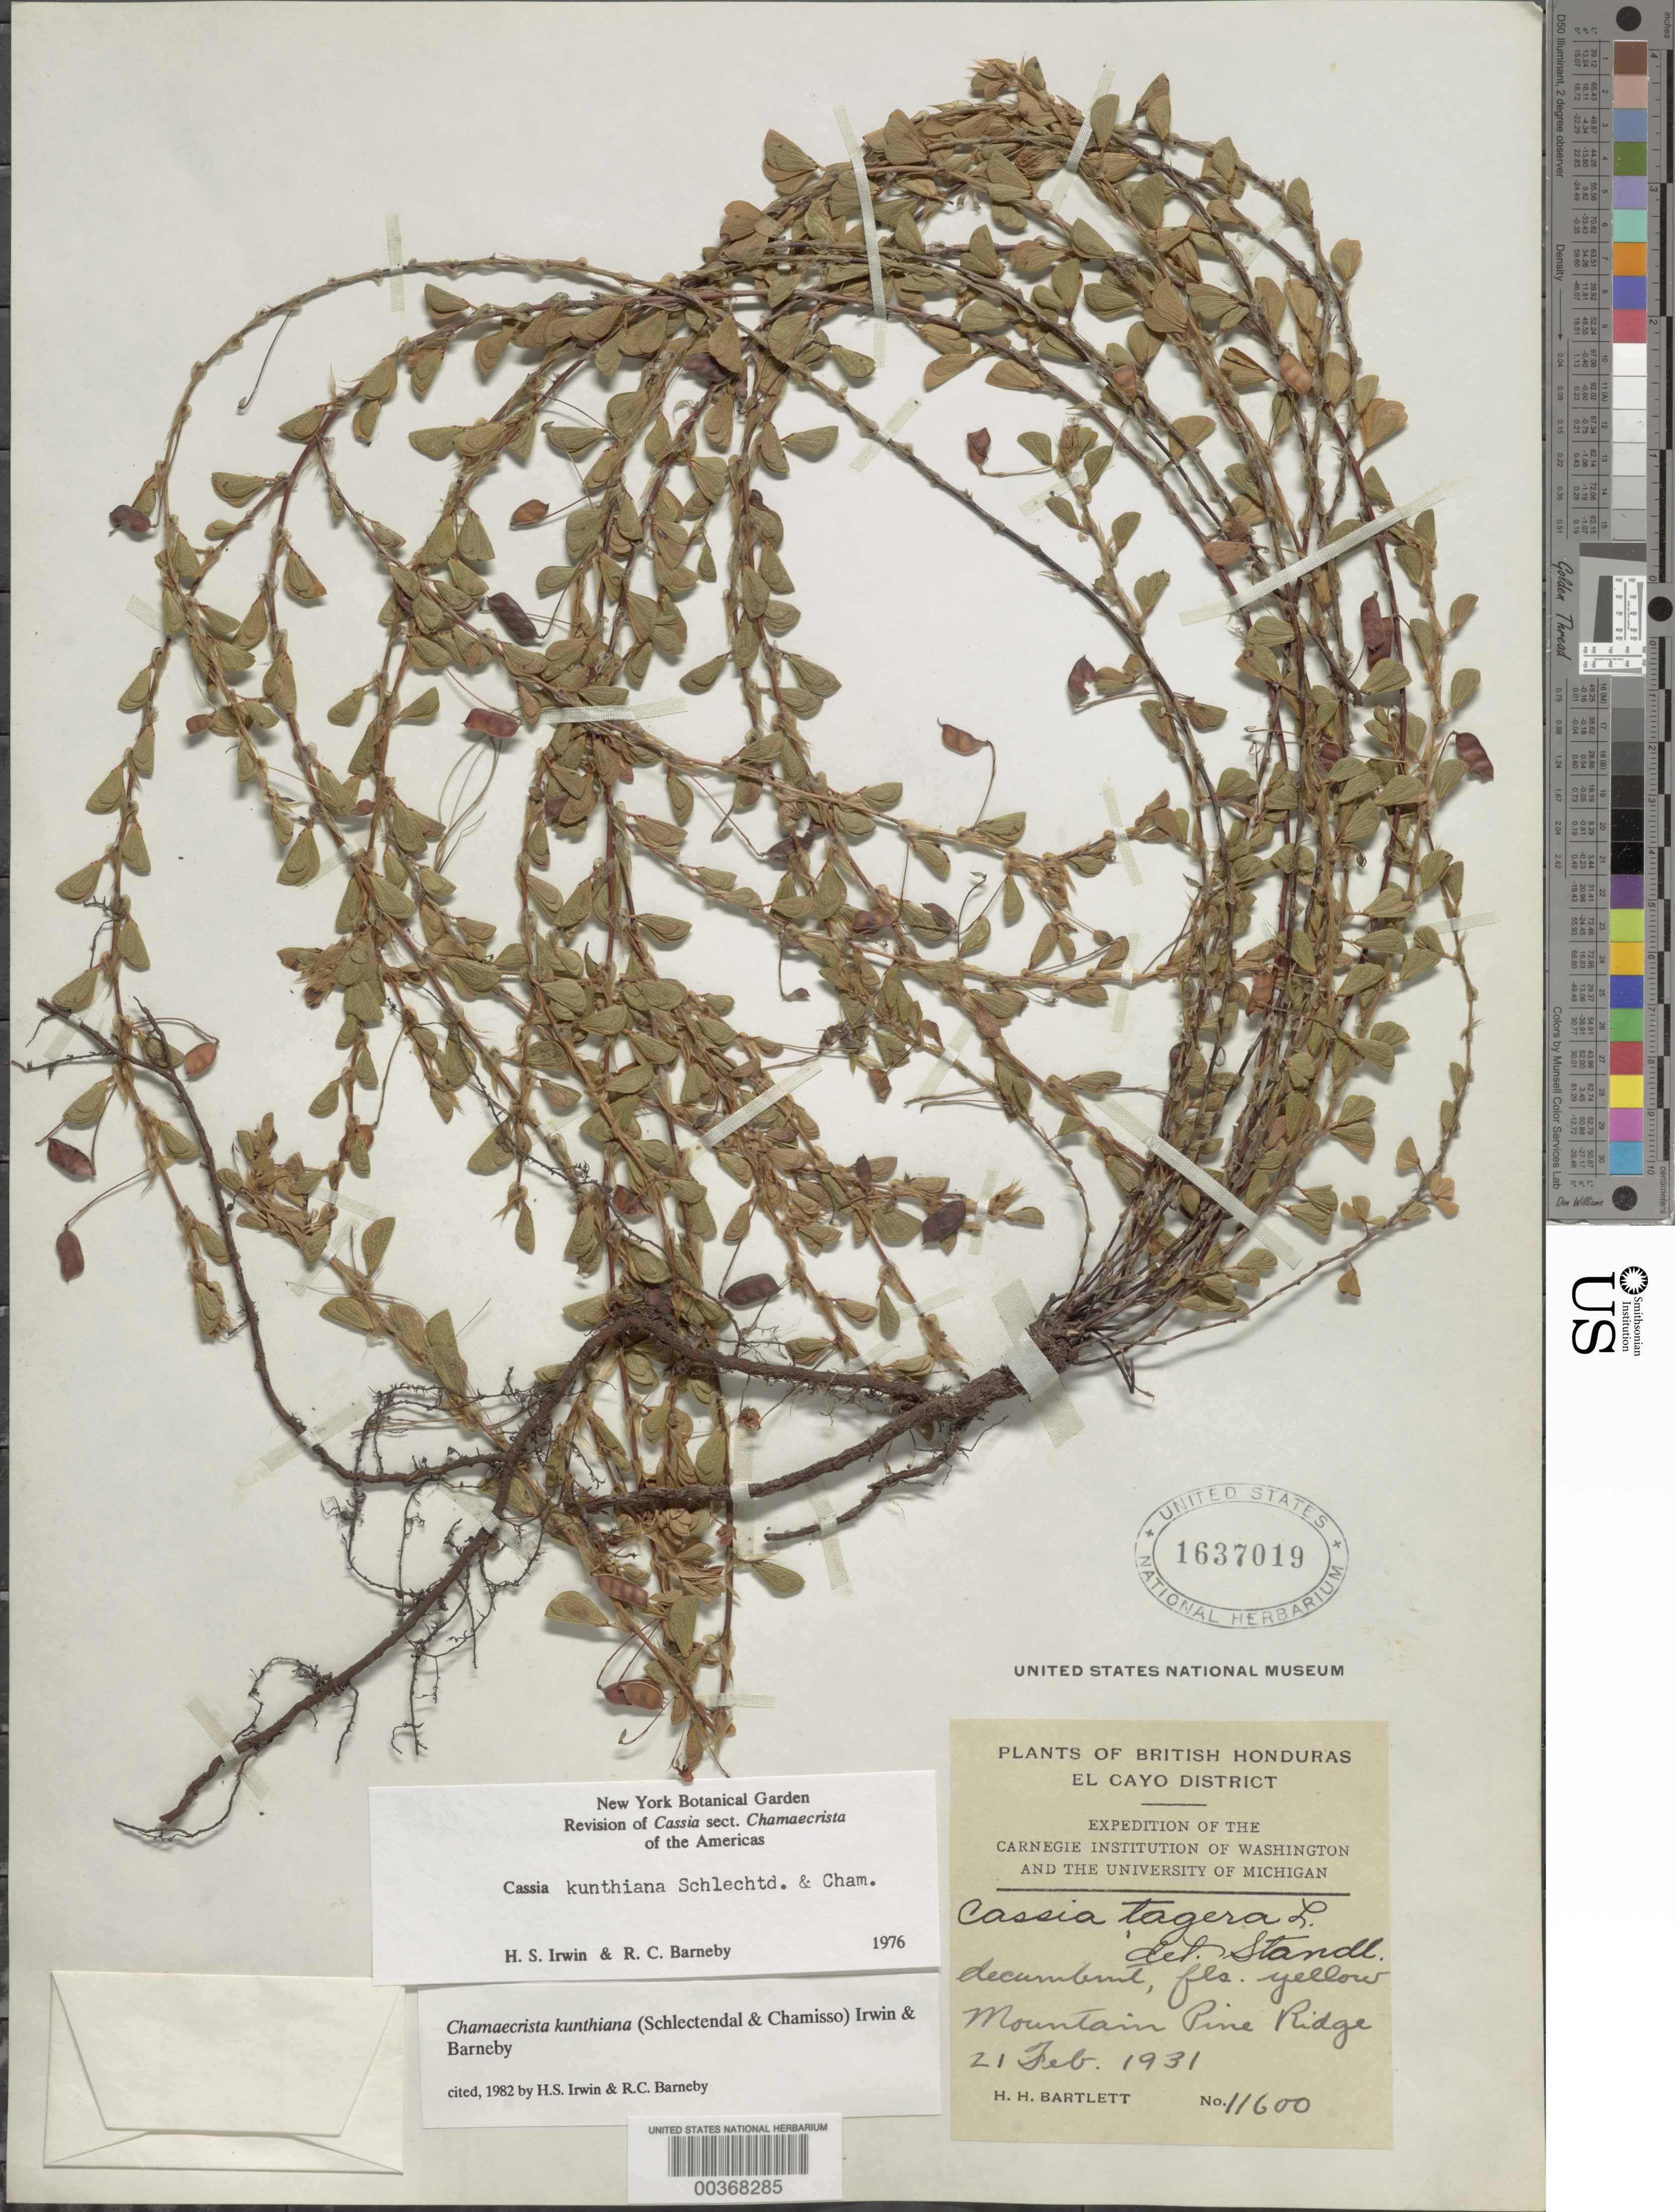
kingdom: Plantae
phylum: Tracheophyta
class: Magnoliopsida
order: Fabales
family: Fabaceae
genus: Chamaecrista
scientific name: Chamaecrista kunthiana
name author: (Schltdl. & Cham.) H.S. Irwin & Barneby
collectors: H. H. Bartlett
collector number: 11600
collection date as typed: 21 Feb 1931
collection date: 1931-02-21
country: Belize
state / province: Cayo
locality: Mountain Pine Ridge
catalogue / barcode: US 1637019